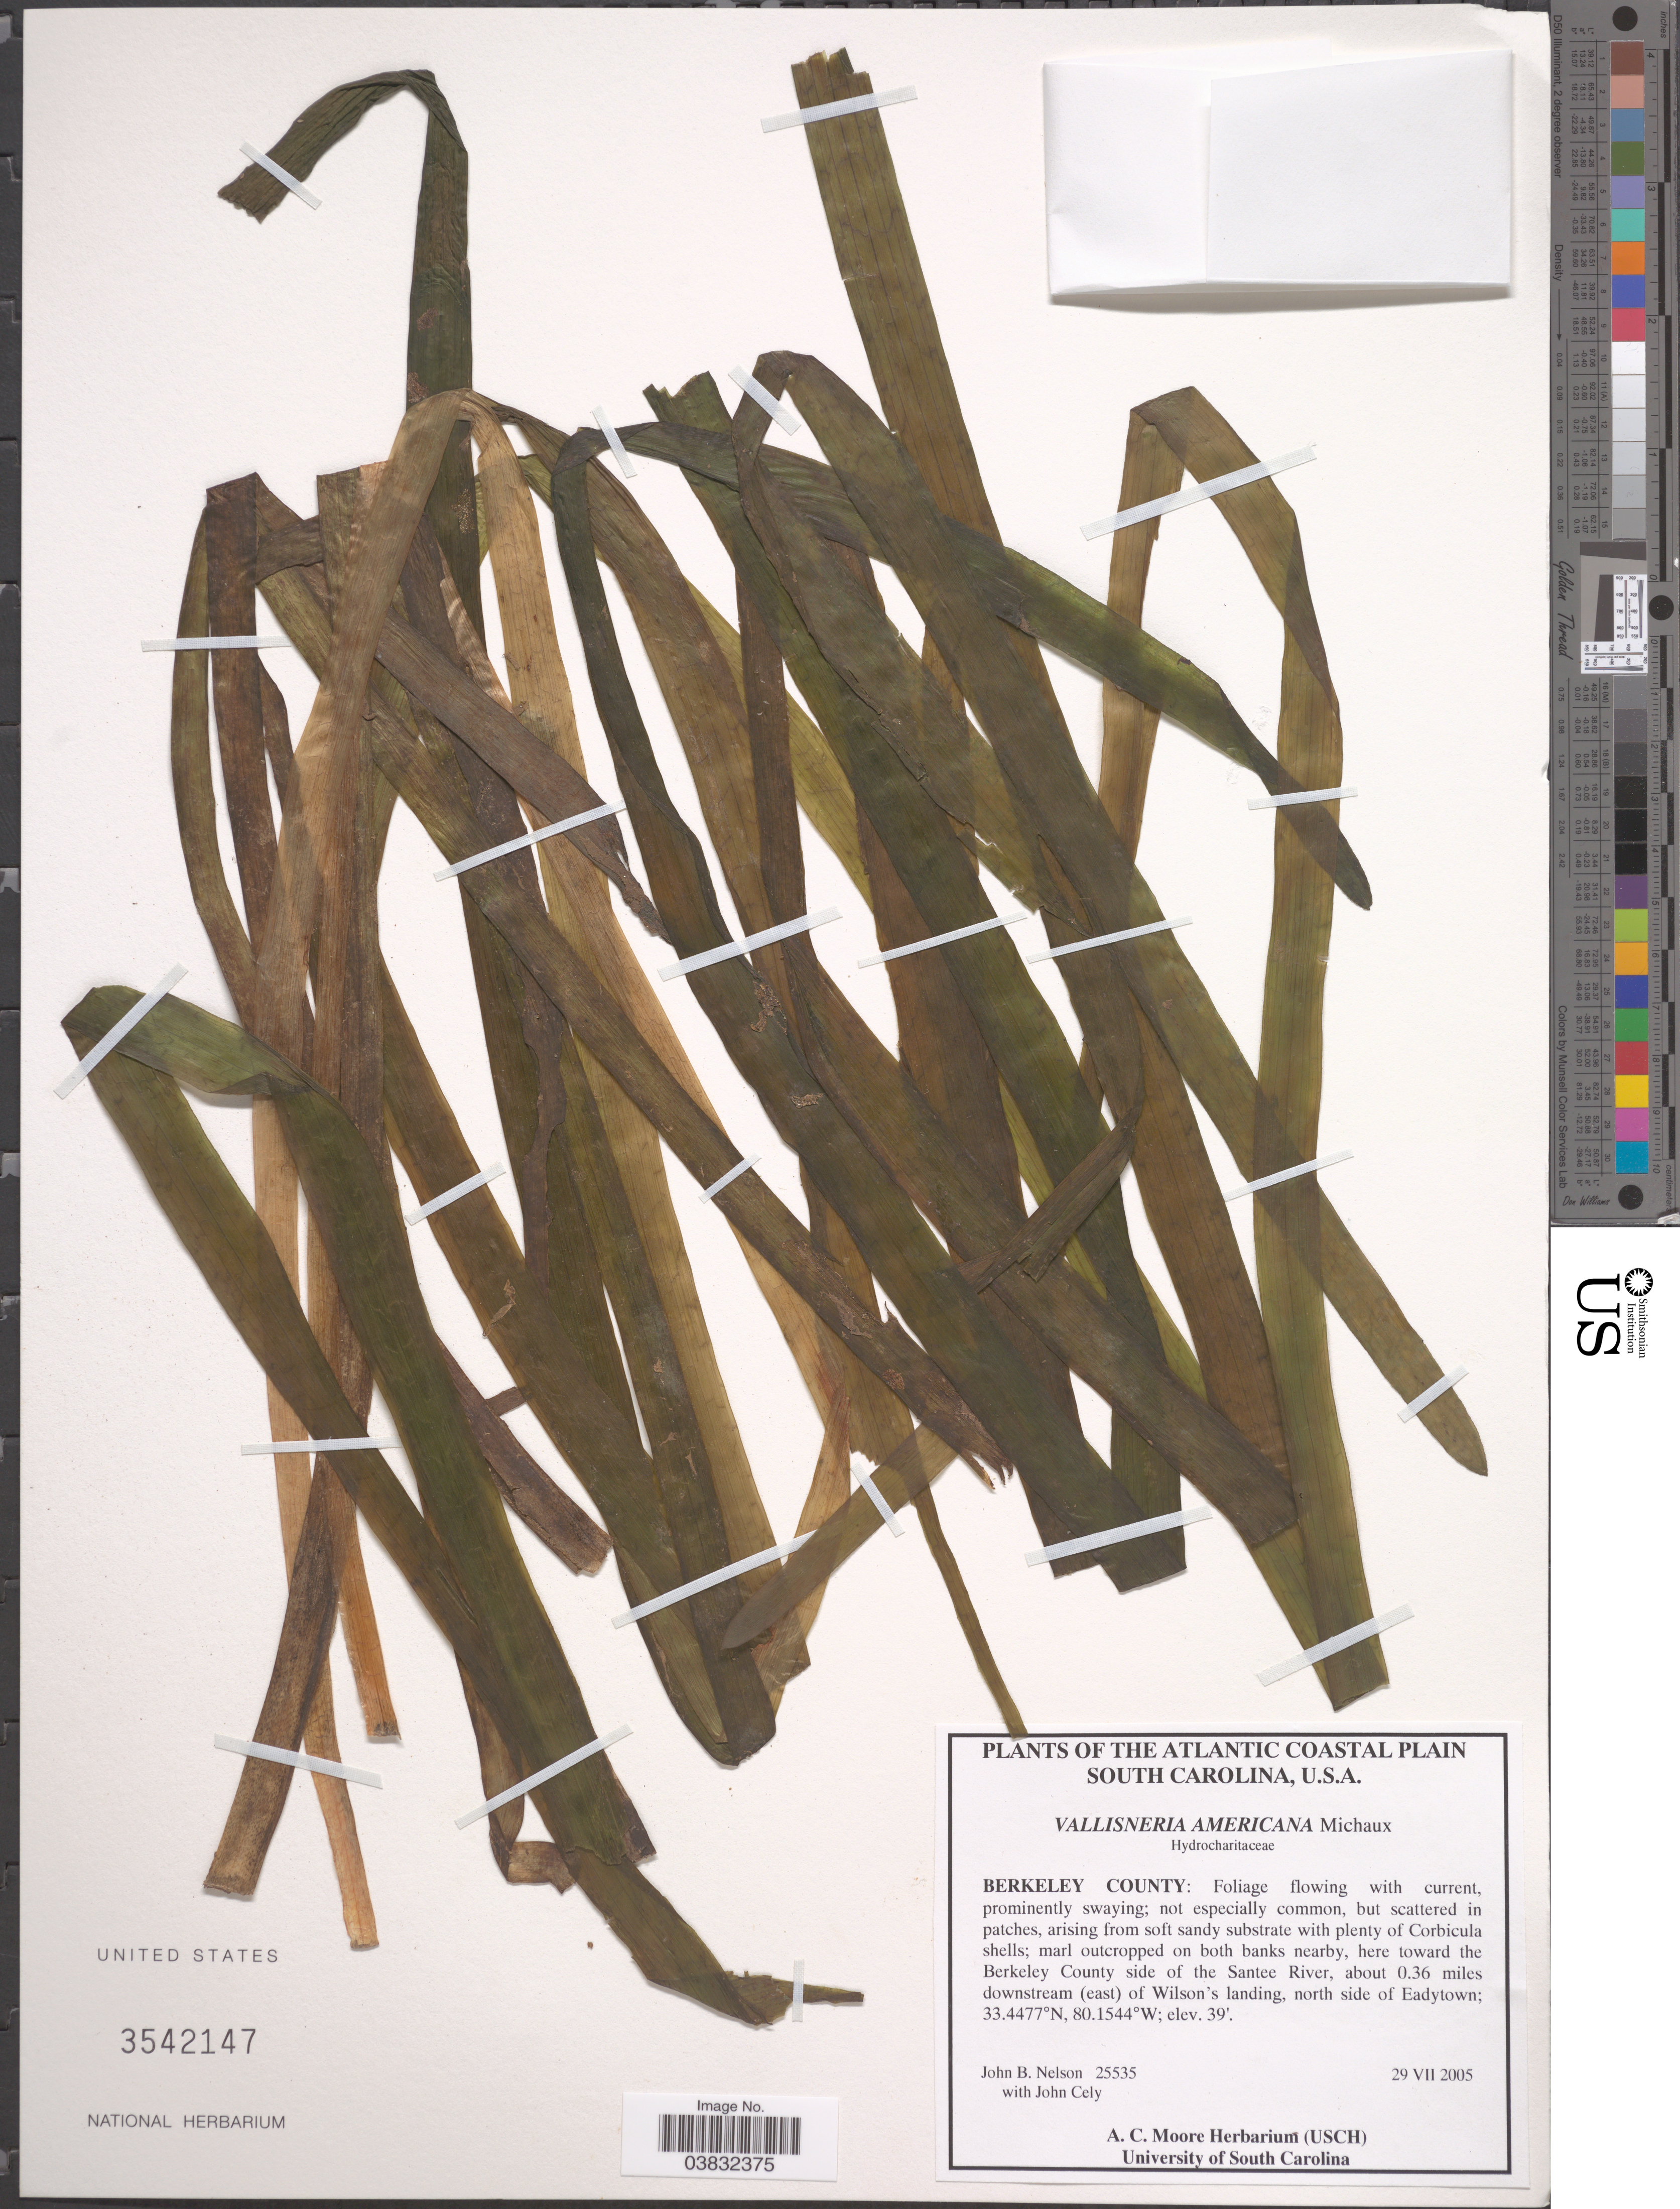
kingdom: Plantae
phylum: Tracheophyta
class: Liliopsida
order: Alismatales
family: Hydrocharitaceae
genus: Vallisneria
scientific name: Vallisneria americana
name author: Michx.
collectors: J. B. Nelson & J. Cely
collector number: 25535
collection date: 2005-07-29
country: United States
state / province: South Carolina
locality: Atlantic Coastal Plain. Berkeley County: on both banks nearby, here toward the Berkely County side of the Santee River, about 0.36 miles downstream (east) of Wilson's landing, north side of Eadytown.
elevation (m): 12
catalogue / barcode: US 3542147